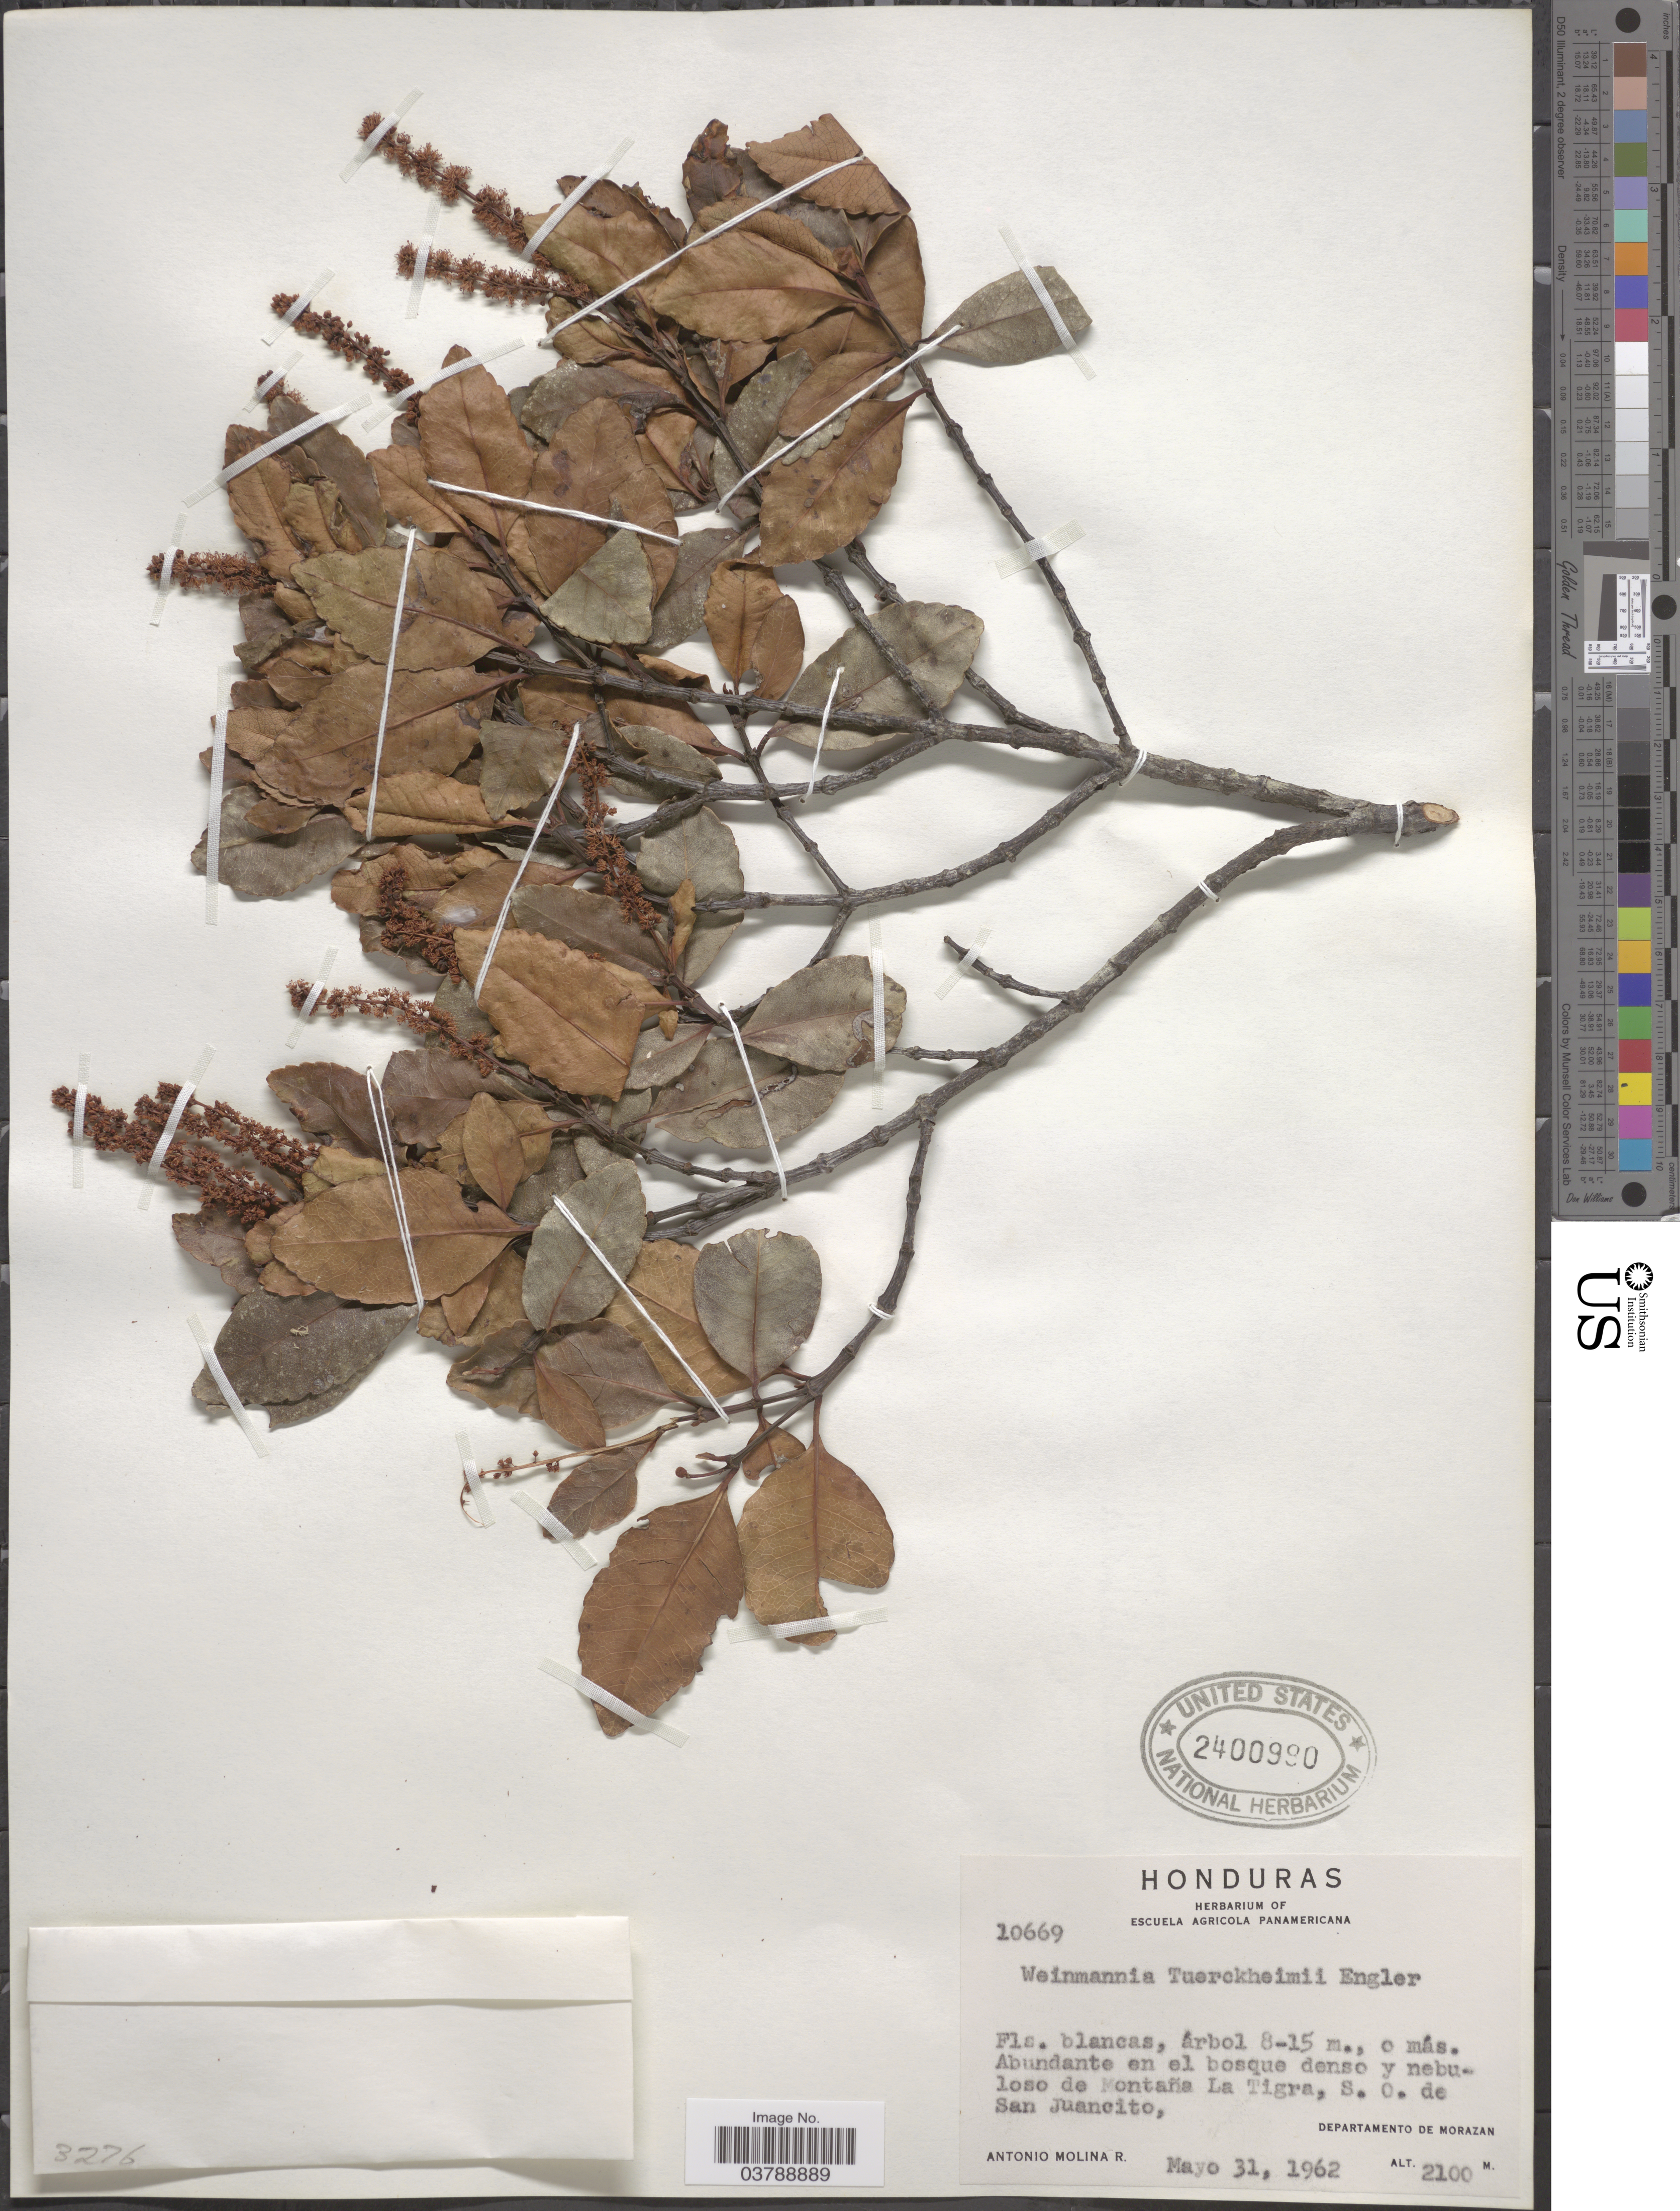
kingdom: Plantae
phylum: Tracheophyta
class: Magnoliopsida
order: Oxalidales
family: Cunoniaceae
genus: Weinmannia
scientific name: Weinmannia tuerckheimeii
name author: Engl.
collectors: A. Molina R.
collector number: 10669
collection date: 1962-05-31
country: Honduras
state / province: Fco. Morazán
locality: Montaña La Tigra, S. O. de San Juancito, Departamento de Morazan.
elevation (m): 2100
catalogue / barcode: US 2400990